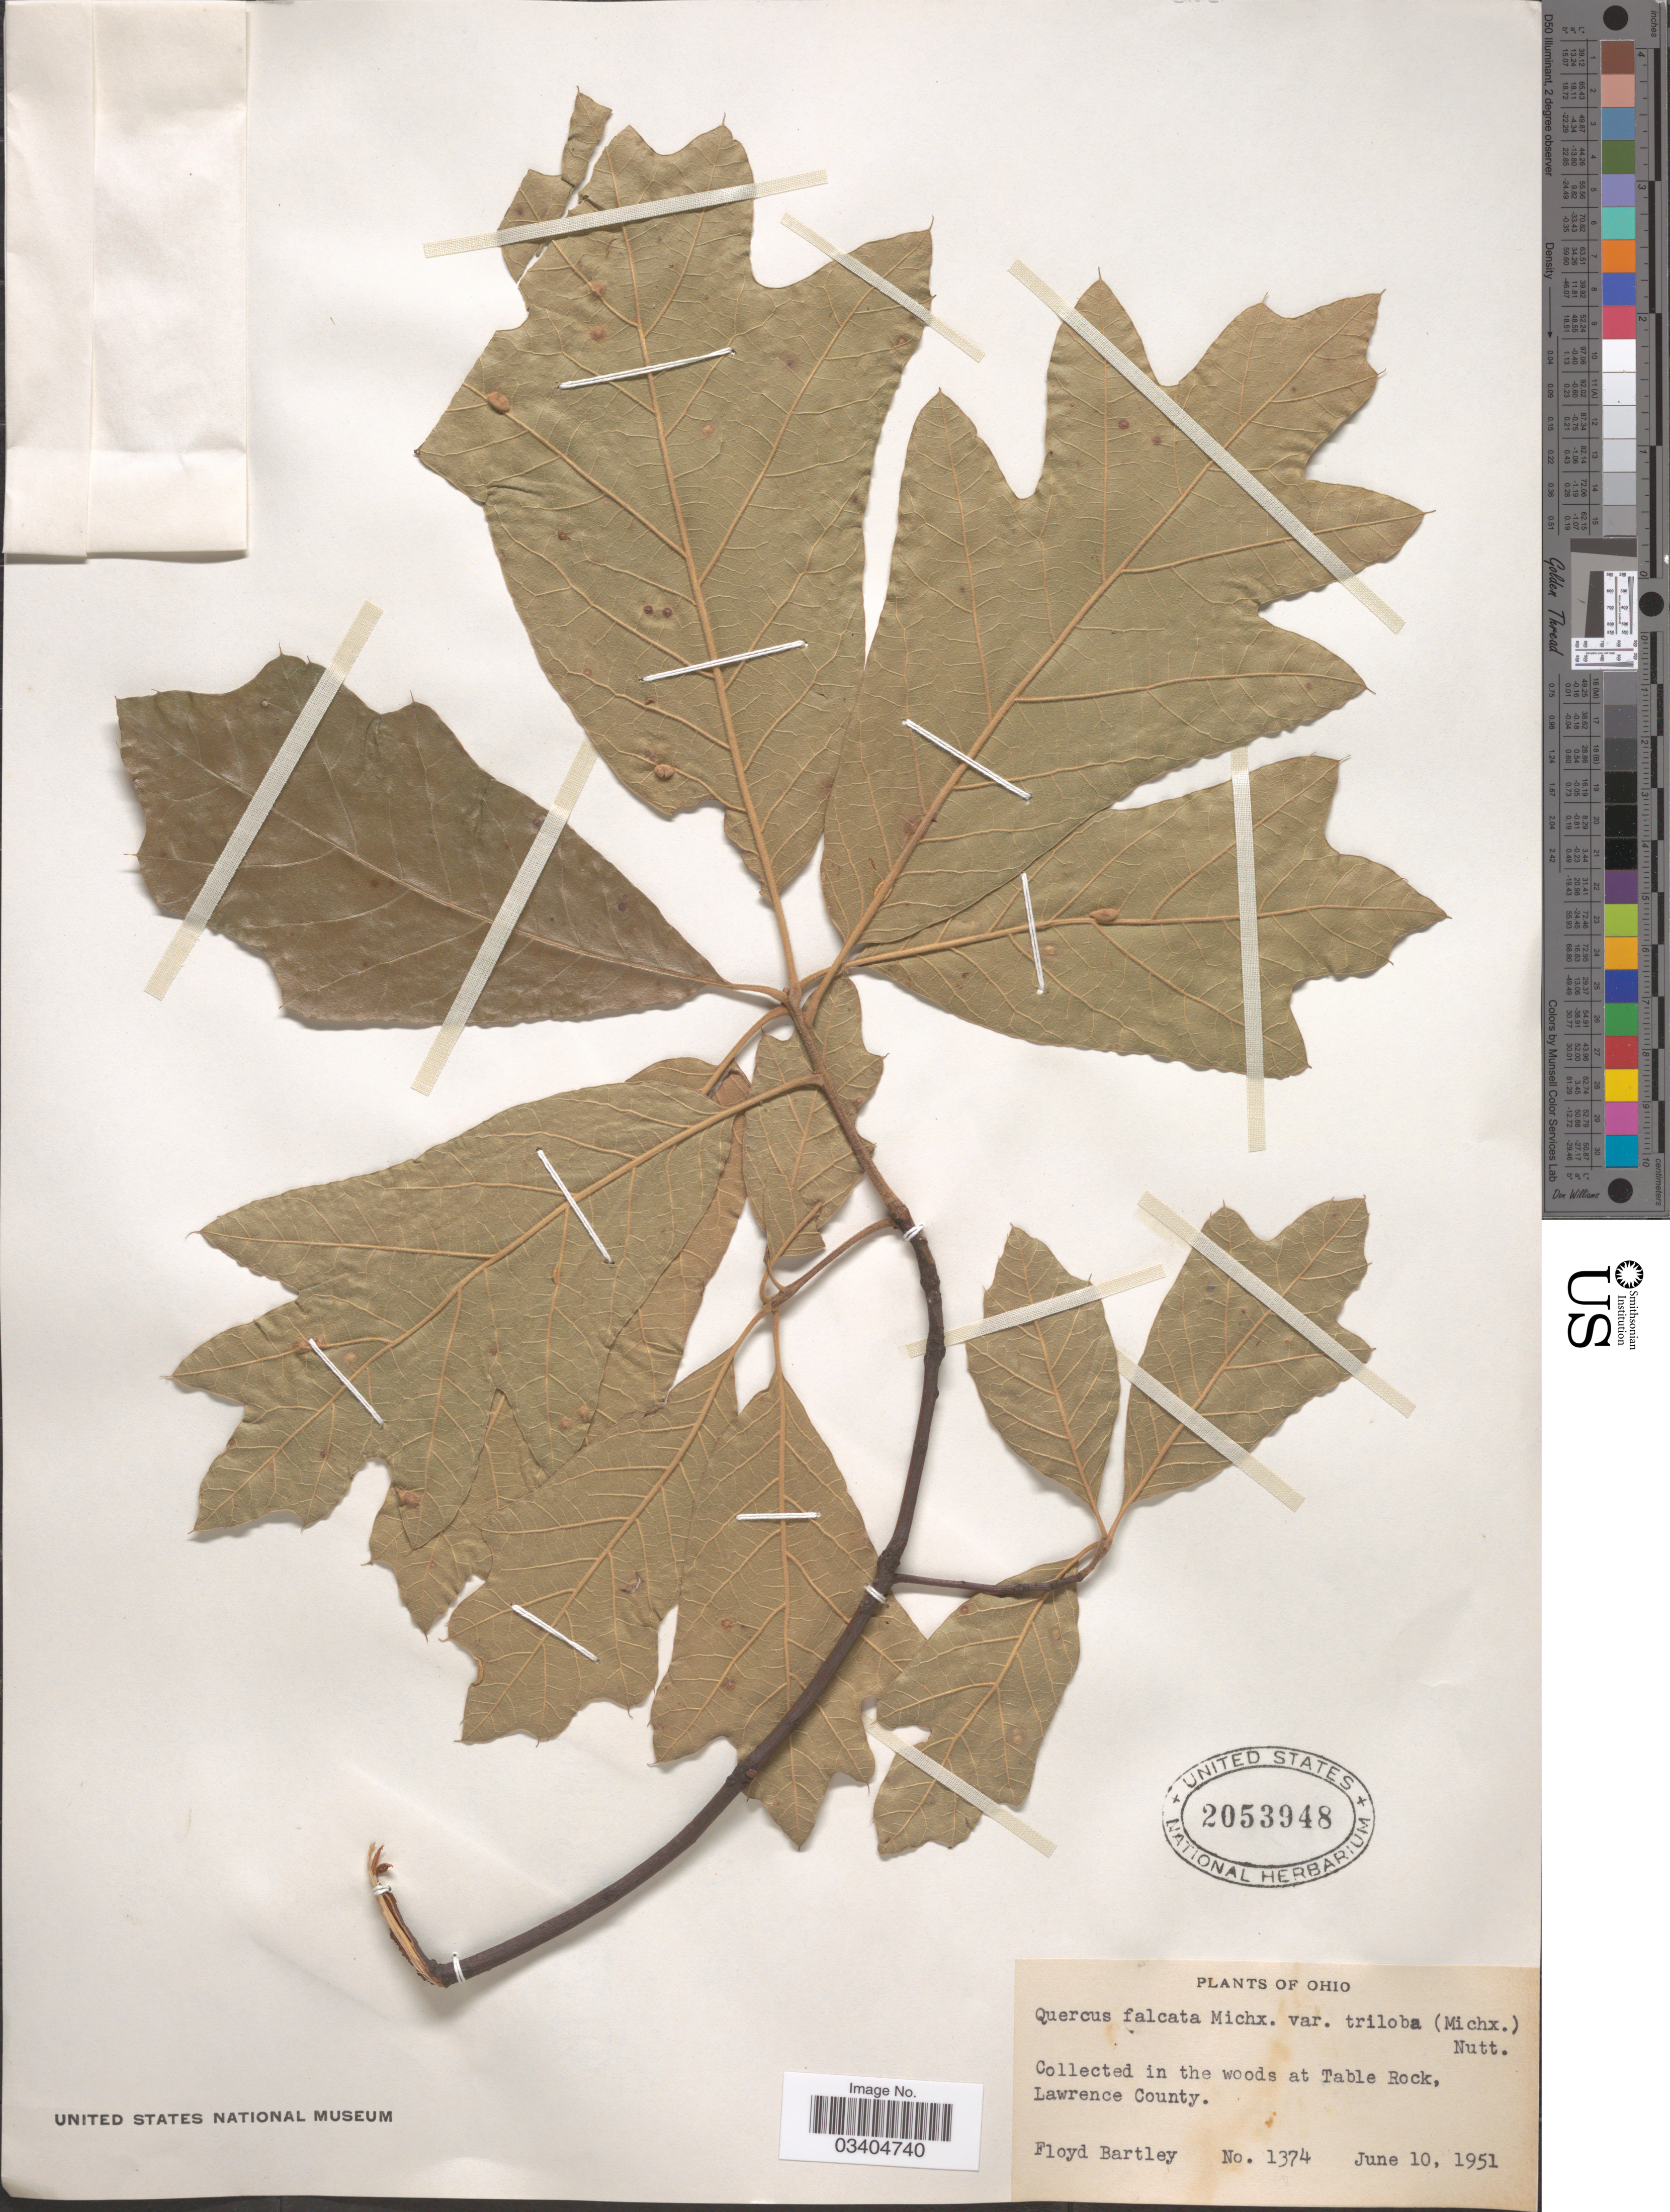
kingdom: Plantae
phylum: Tracheophyta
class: Magnoliopsida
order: Fagales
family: Fagaceae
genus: Quercus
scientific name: Quercus falcata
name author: Michx.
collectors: F. Bartley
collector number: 1374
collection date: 1951-06-10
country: United States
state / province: Ohio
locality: In the woods at Table Rock, Lawrence County.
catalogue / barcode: US 2053948